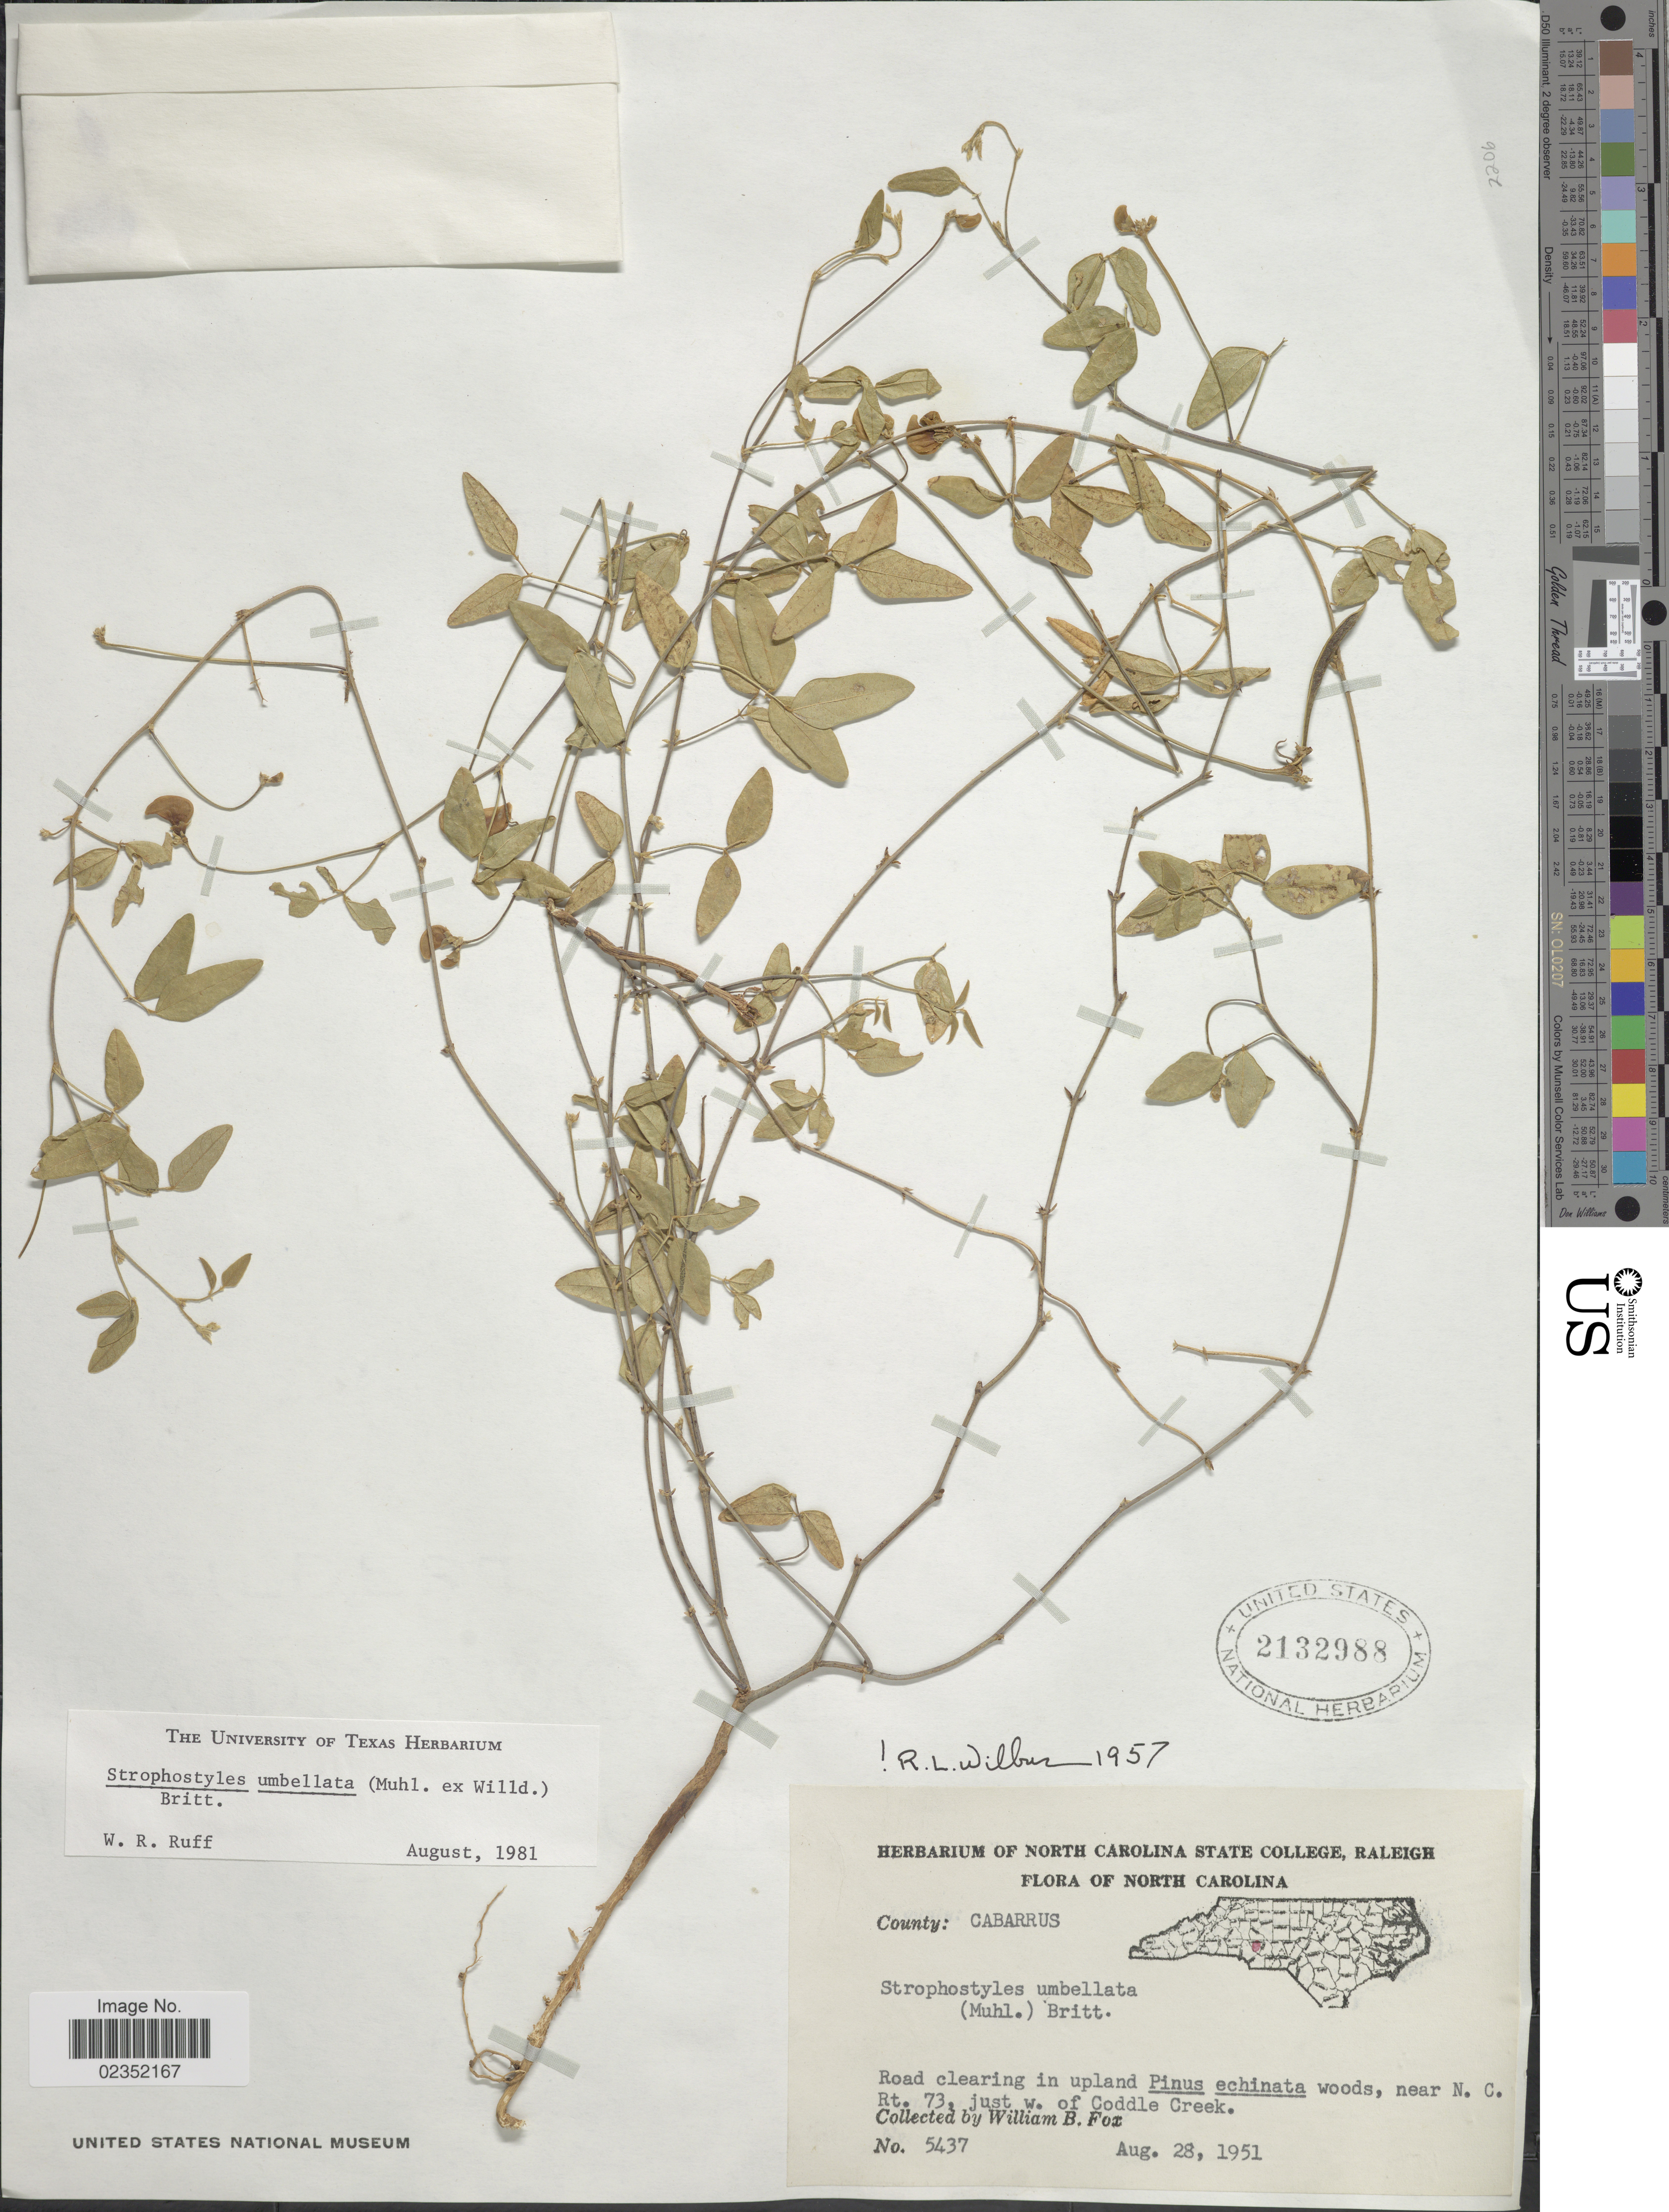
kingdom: Plantae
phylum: Tracheophyta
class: Magnoliopsida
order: Fabales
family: Fabaceae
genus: Strophostyles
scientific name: Strophostyles umbellata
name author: (Muhl. ex Willd.) Britton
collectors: W. B. Fox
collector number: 5437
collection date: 1951-08-28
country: United States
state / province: North Carolina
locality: County: Cabarrus. Road clearing in upland Pinus echinata woods, near N.C. Rt. 73, just w. of Coddle Creek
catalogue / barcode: US 2132988